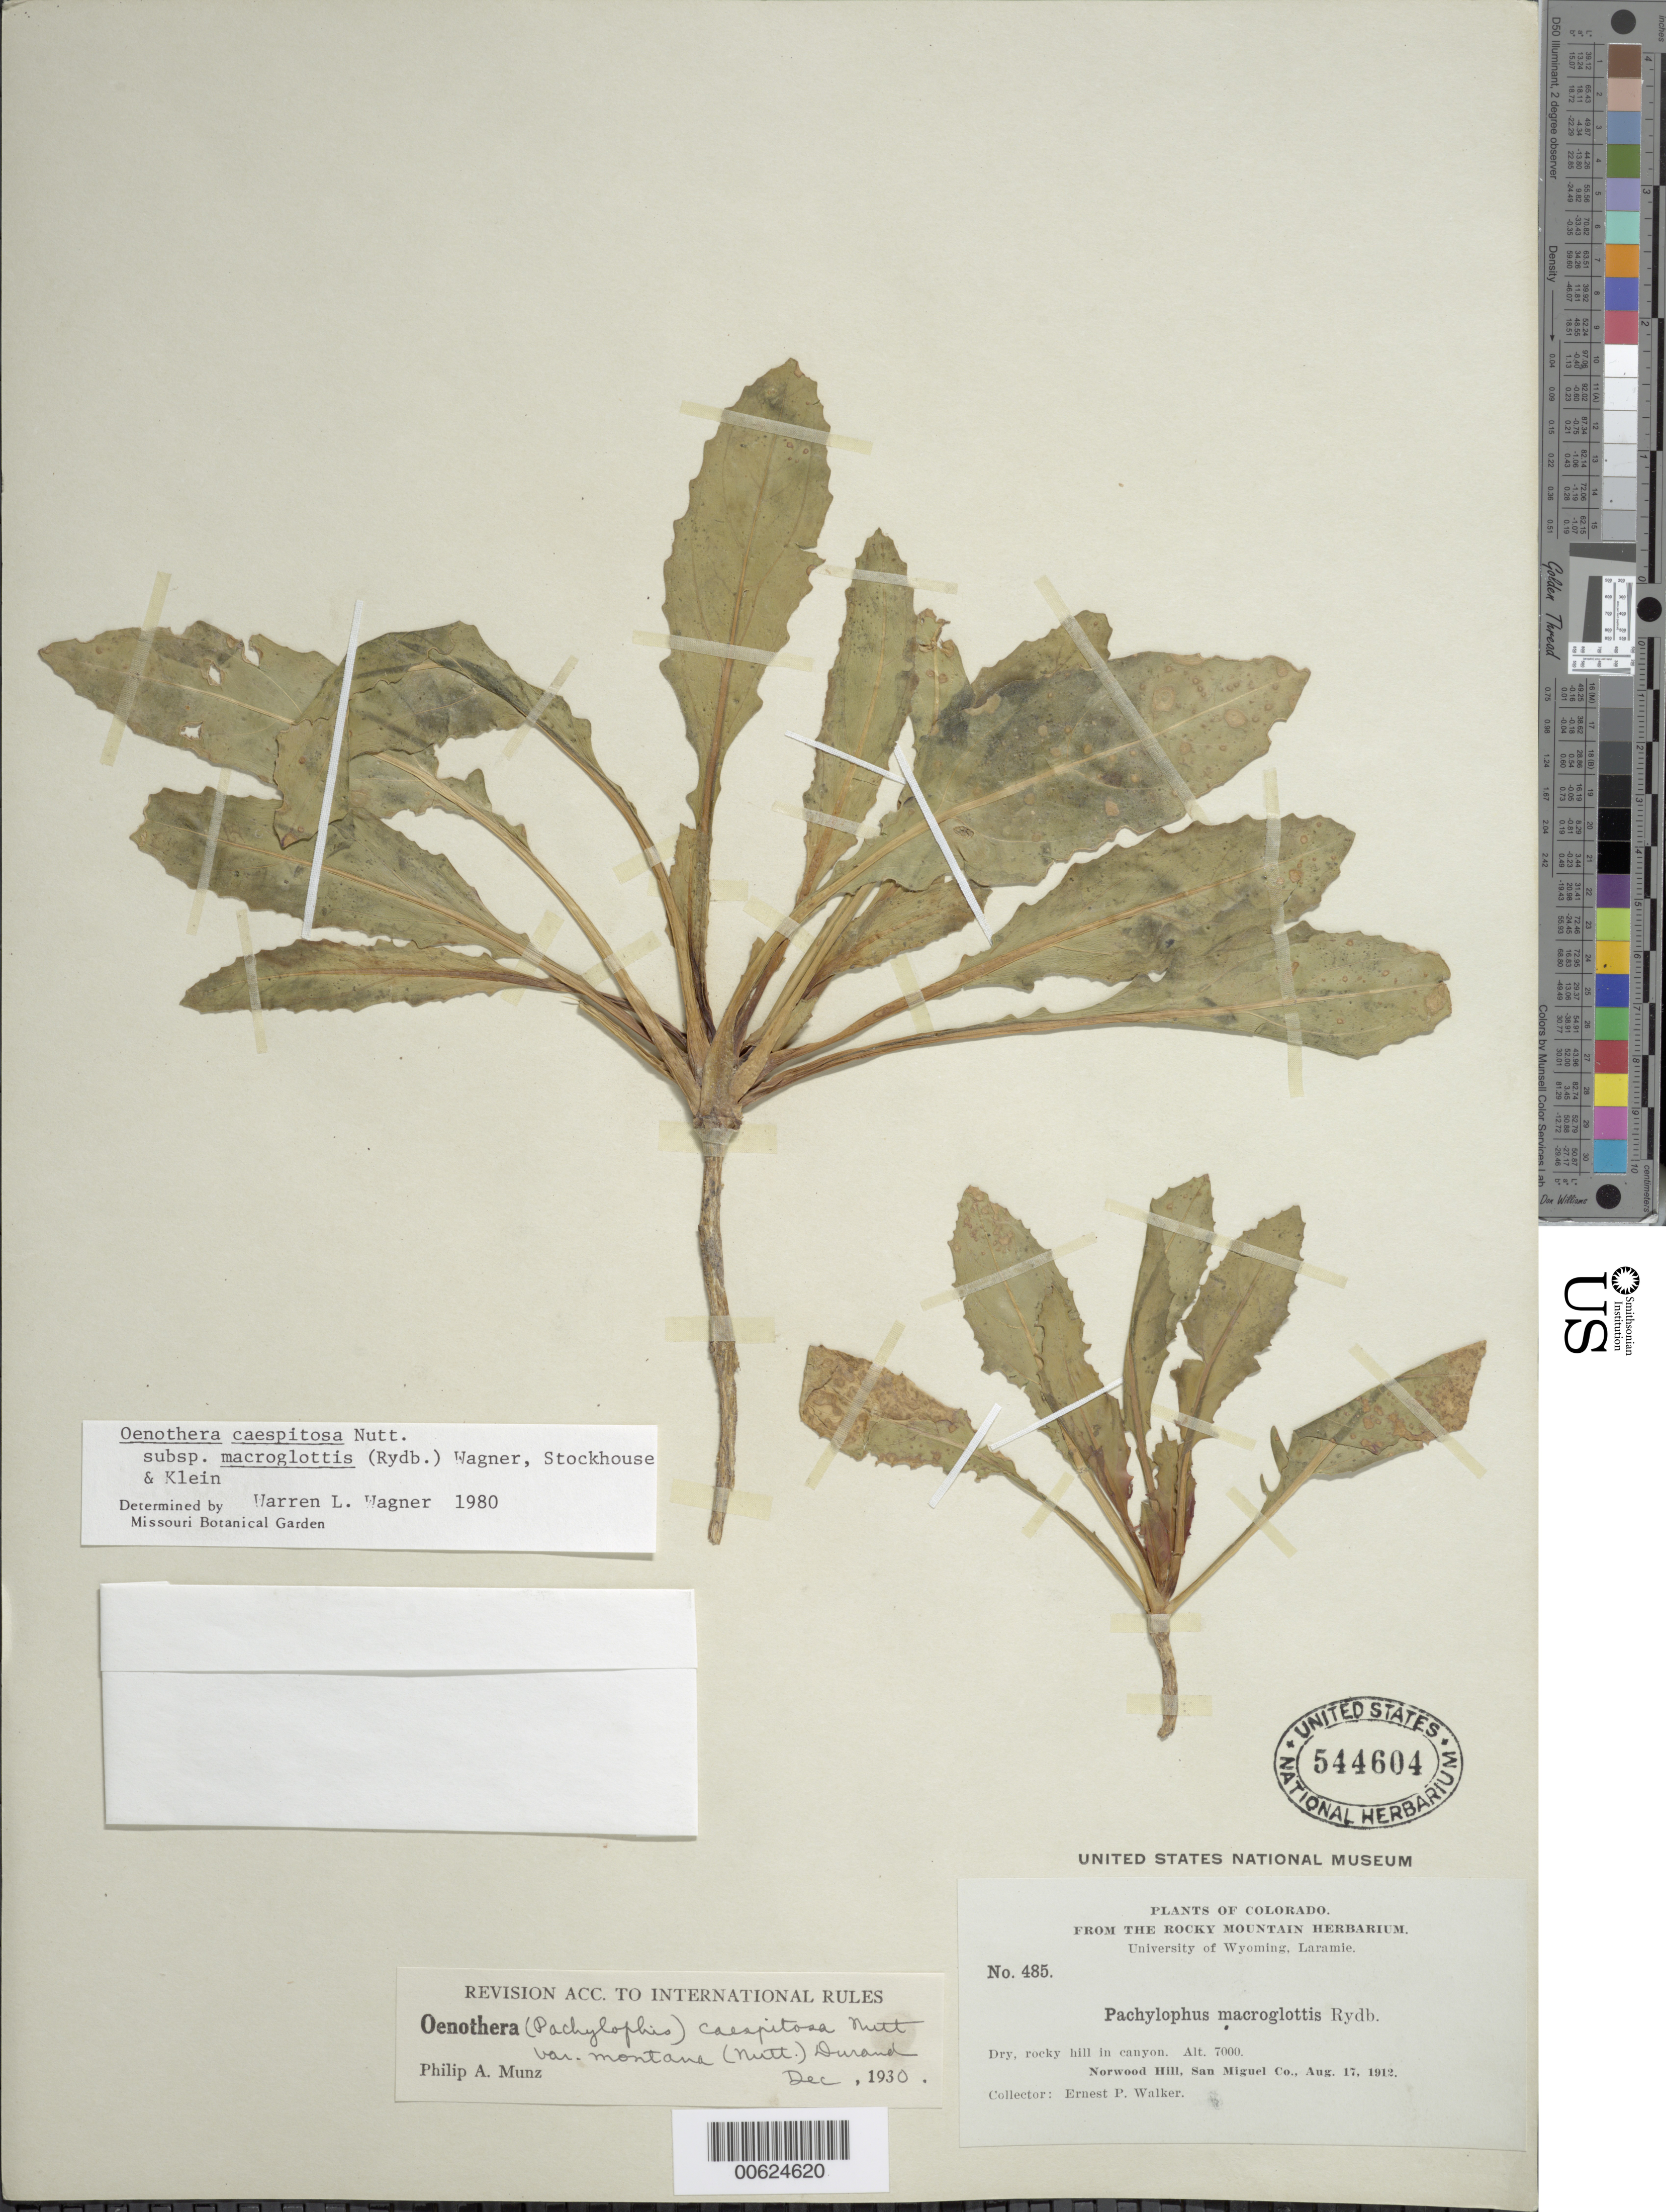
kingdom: Plantae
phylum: Tracheophyta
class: Magnoliopsida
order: Myrtales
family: Onagraceae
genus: Oenothera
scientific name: Oenothera cespitosa subsp. macroglottis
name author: (Rydb.) W.L. Wagner et al.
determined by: Wagner, W. L., (BOT), Smithsonian Institution - National Museum of Natural History (UNITED STATES)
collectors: E. Walker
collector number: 485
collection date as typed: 17 Aug 1912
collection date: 1912-08-17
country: United States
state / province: Colorado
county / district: San Miguel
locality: Norwood Hill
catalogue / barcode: US 544604